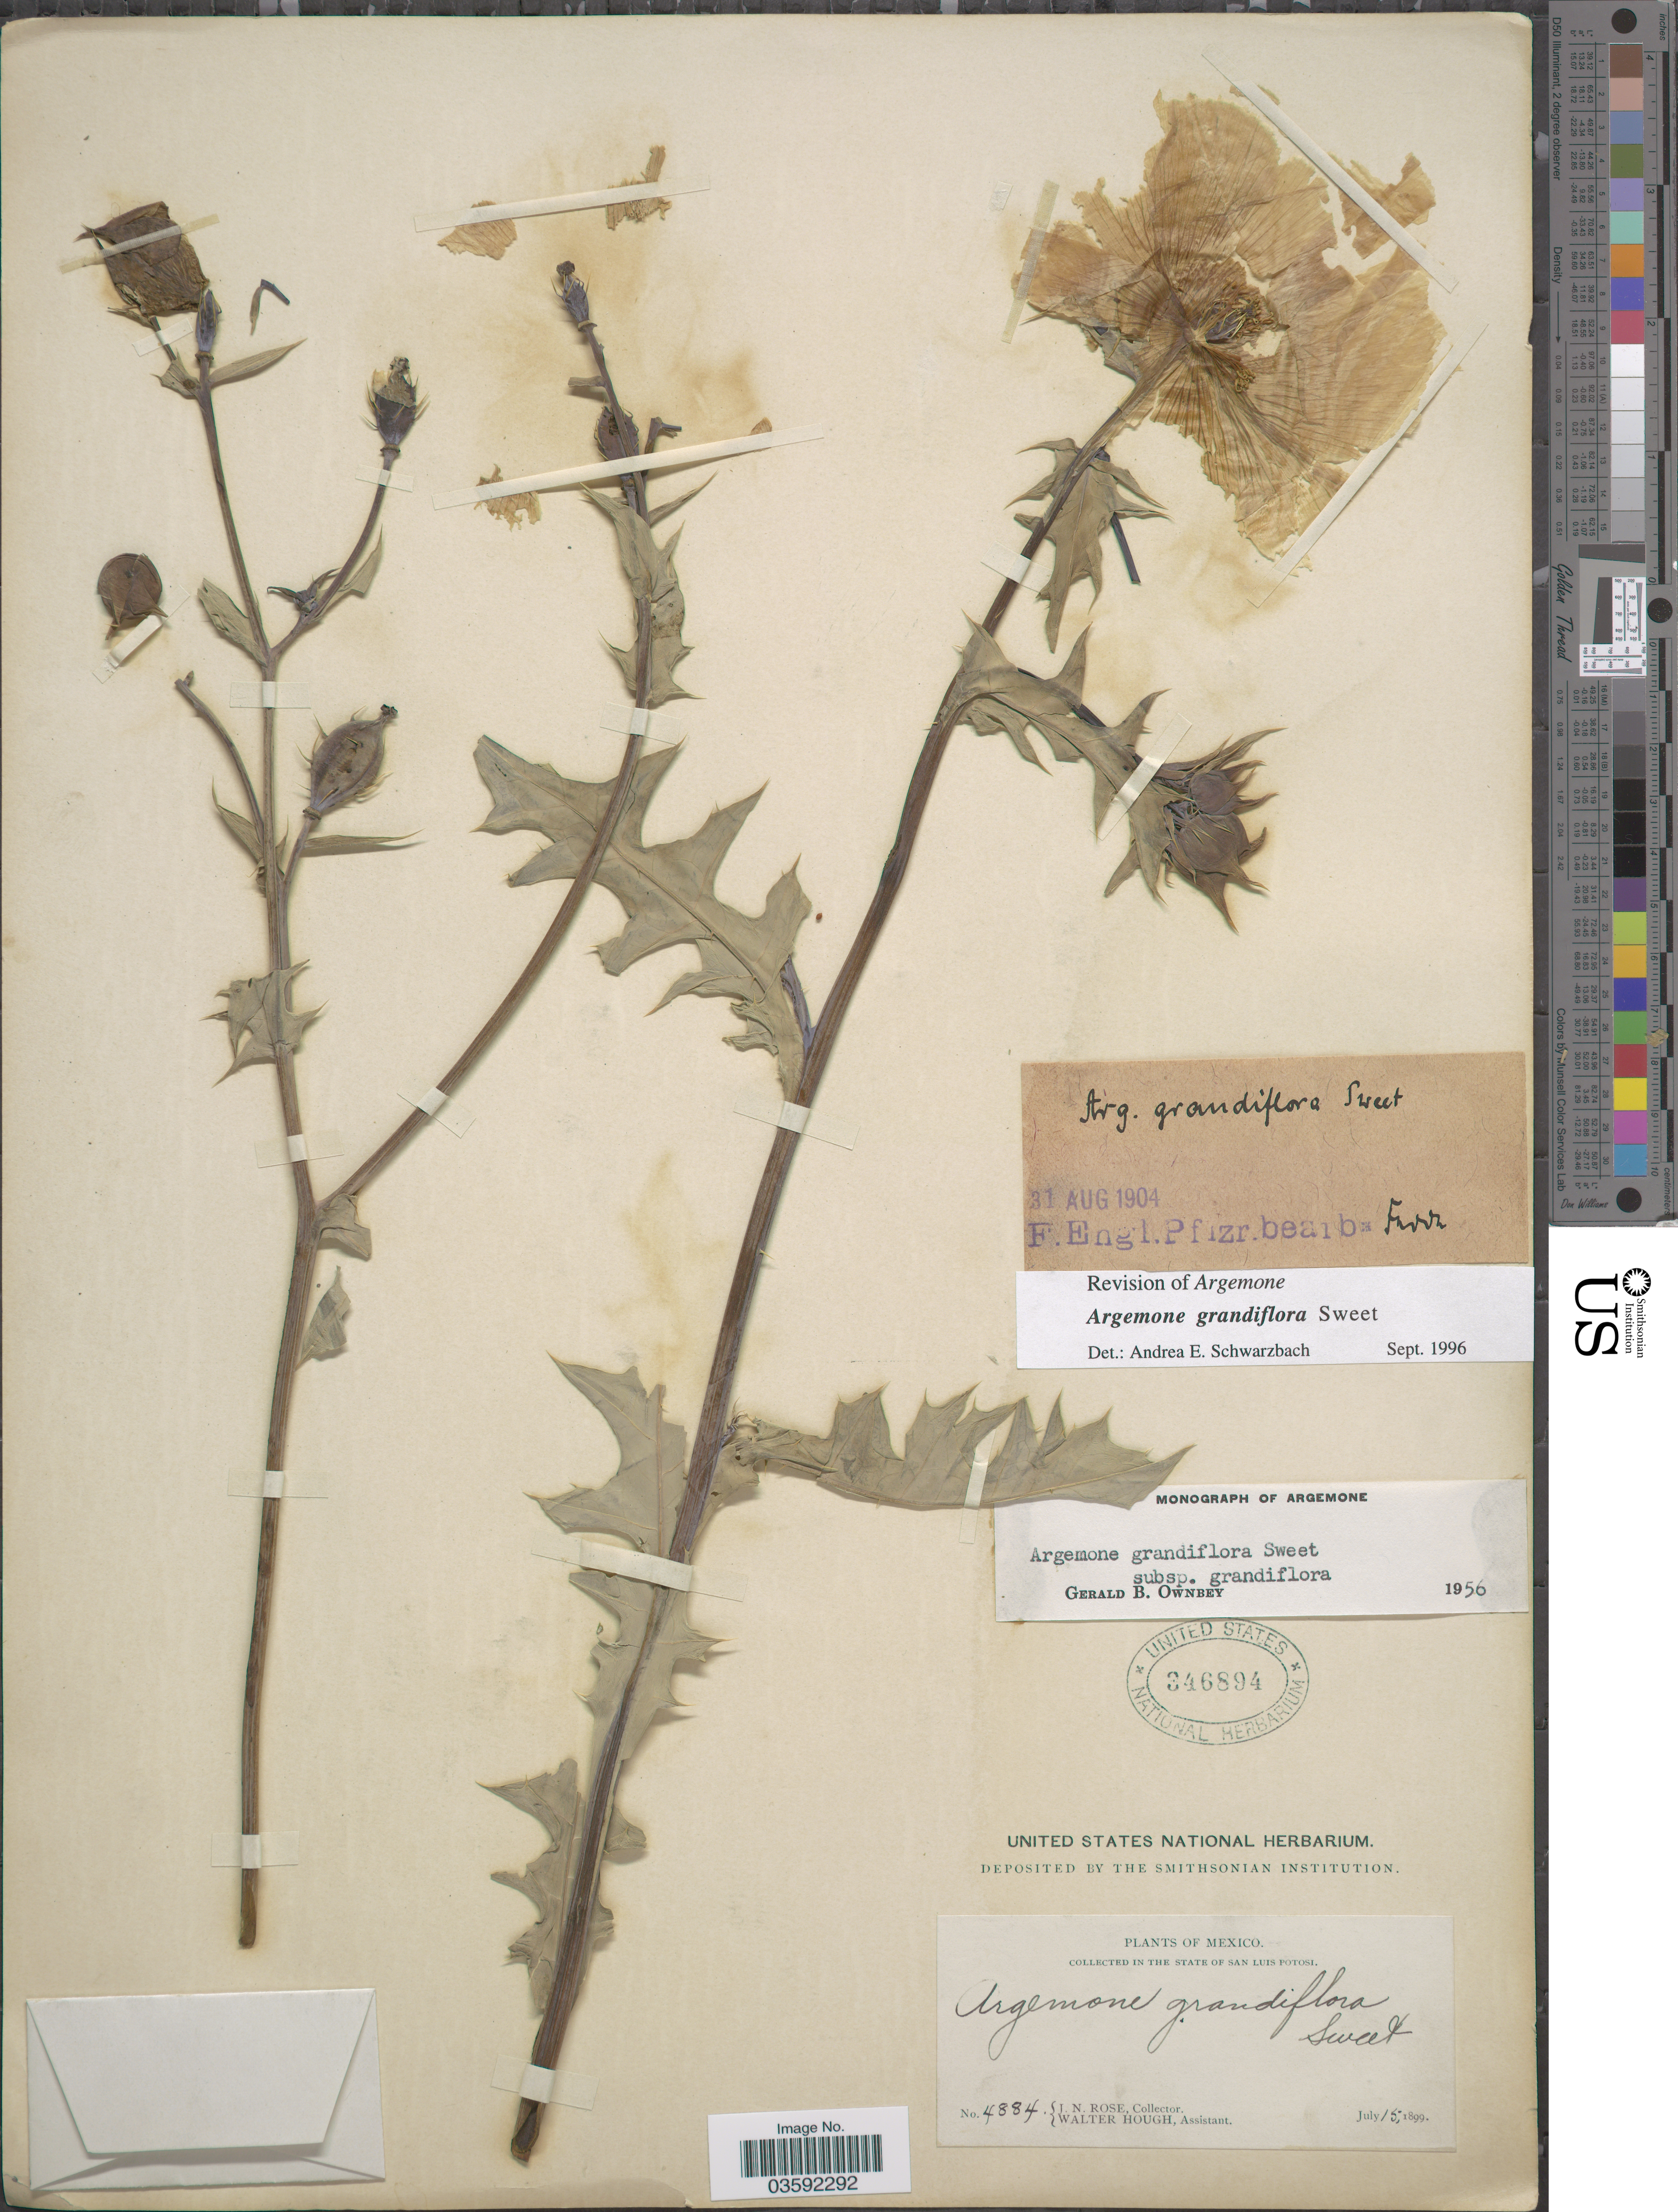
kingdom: Plantae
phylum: Tracheophyta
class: Magnoliopsida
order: Ranunculales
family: Papaveraceae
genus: Argemone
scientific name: Argemone grandiflora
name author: Sweet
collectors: J. N. Rose & W. Hough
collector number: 4884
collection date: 1899-07-15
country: Mexico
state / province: San Luis Potosí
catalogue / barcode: US 346894